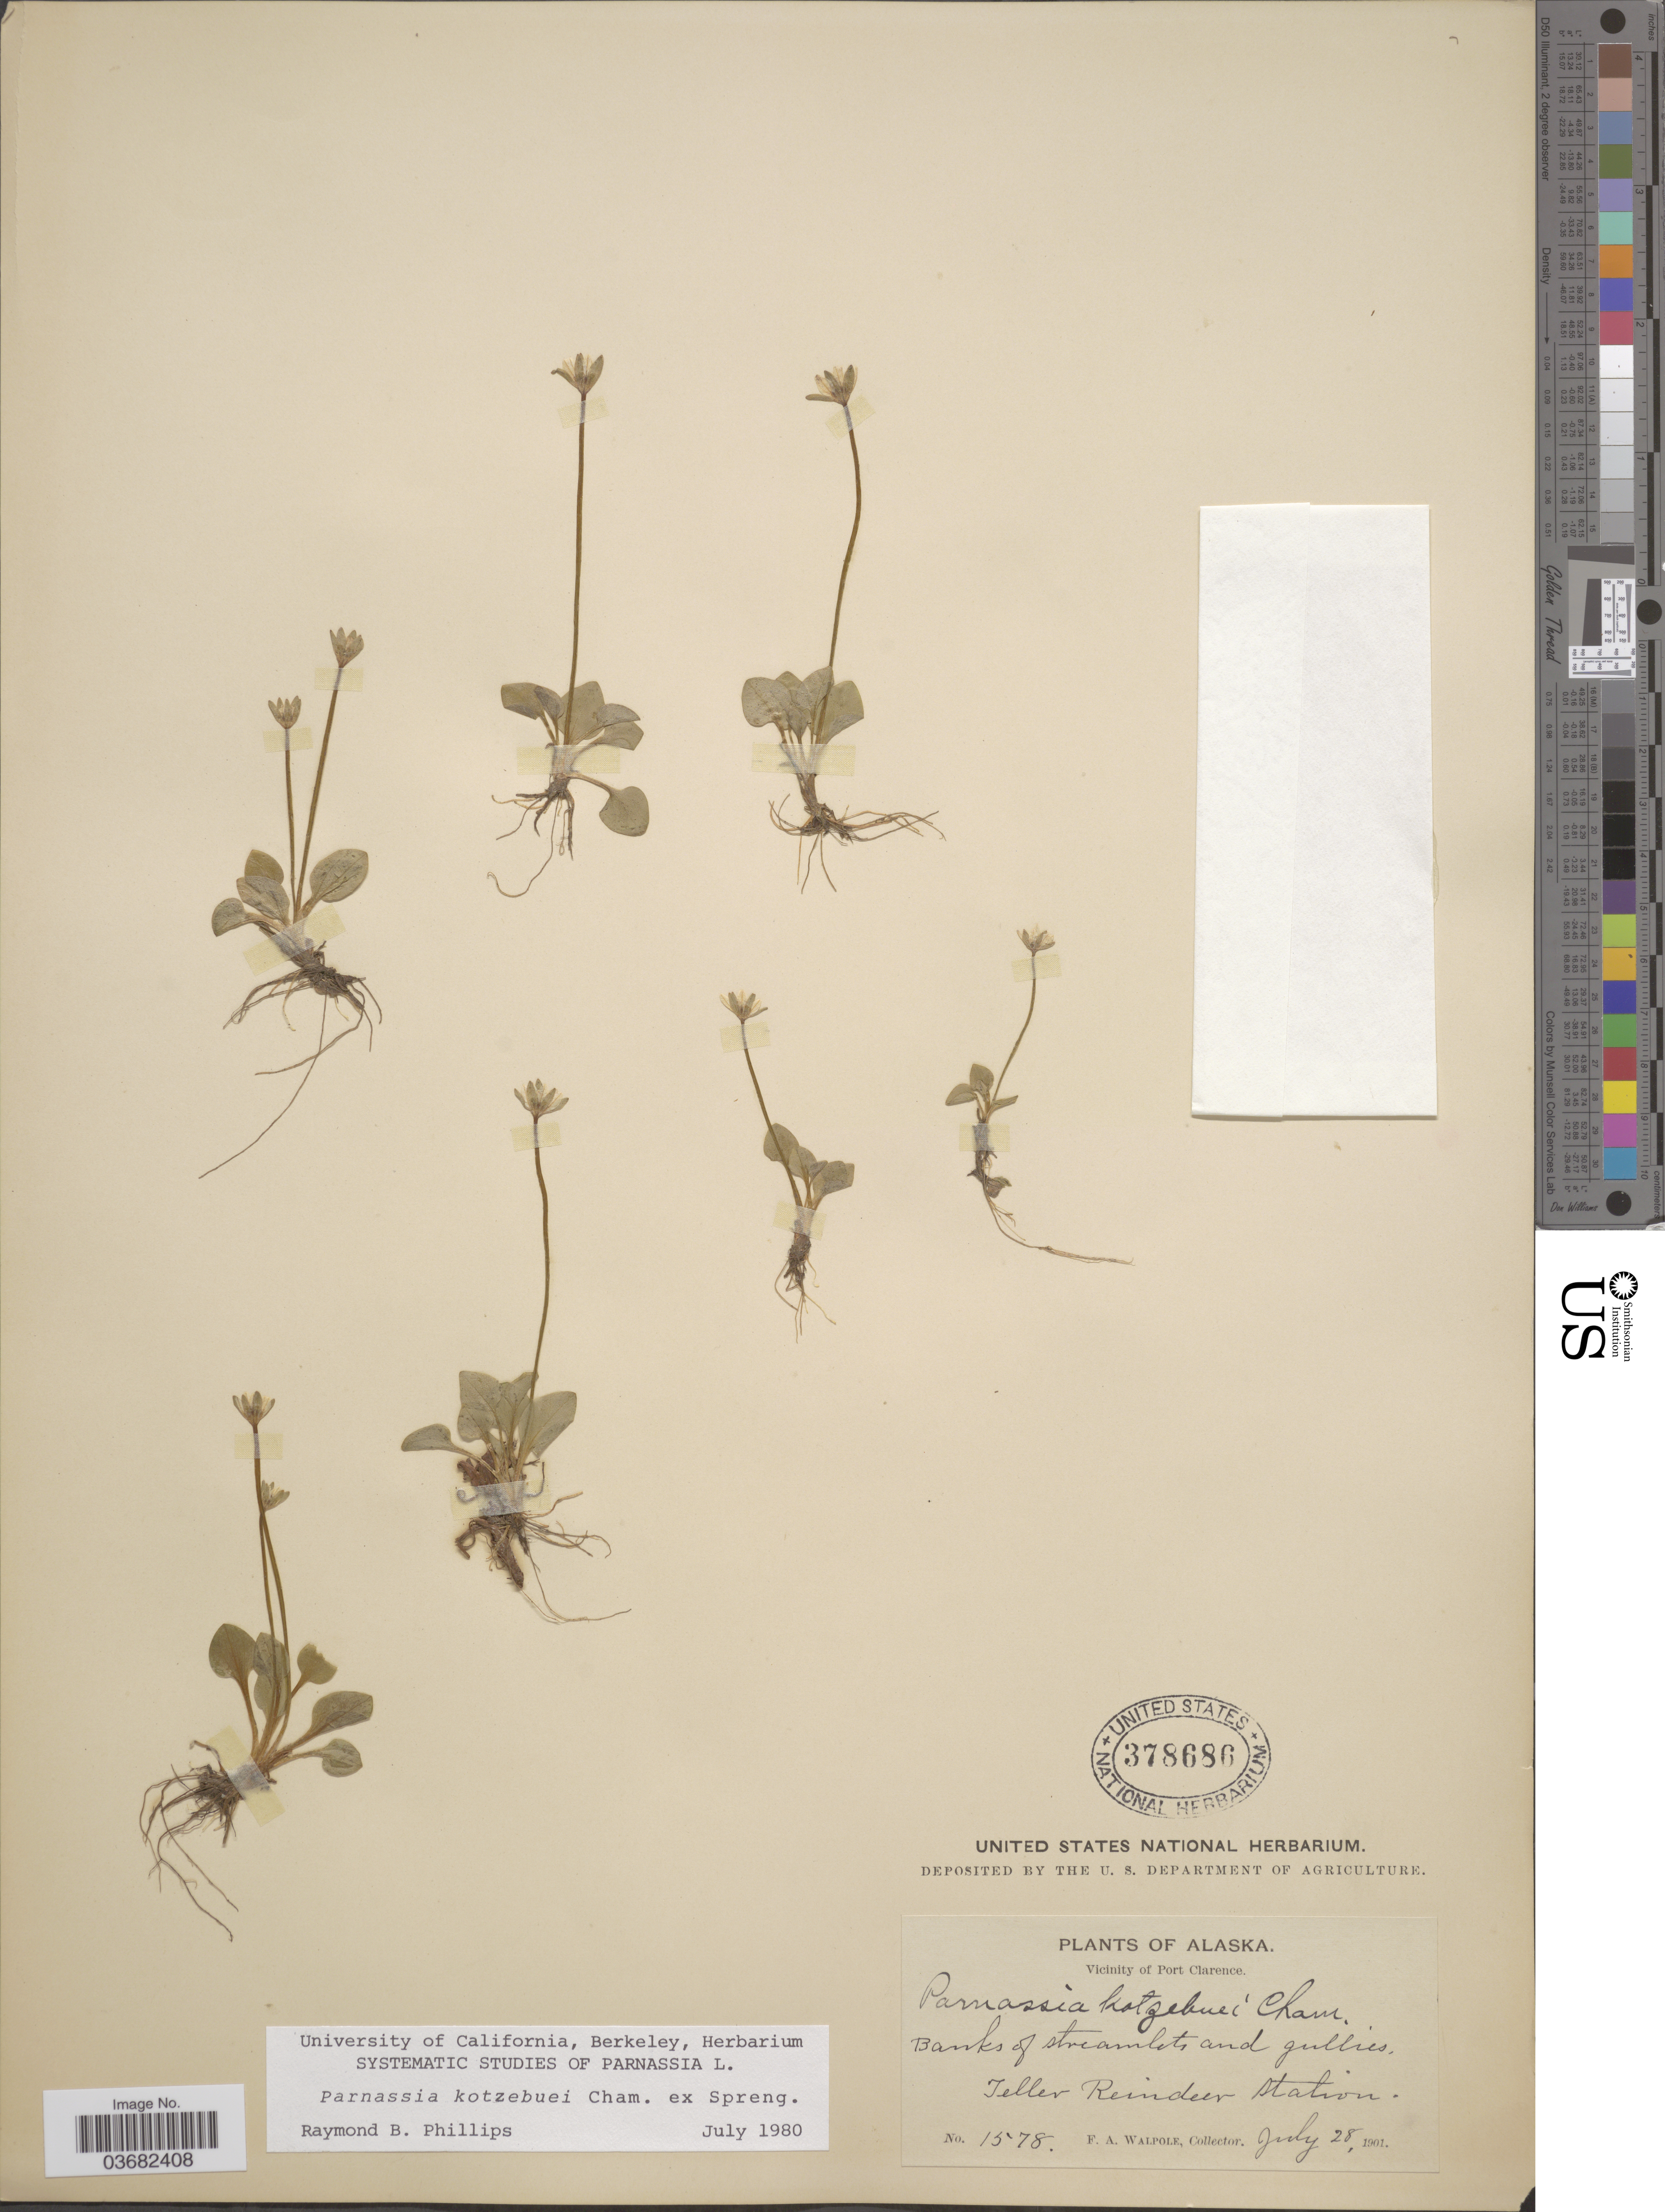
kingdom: Plantae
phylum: Tracheophyta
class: Magnoliopsida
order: Celastrales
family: Parnassiaceae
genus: Parnassia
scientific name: Parnassia kotzebuei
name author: Cham. ex Spreng.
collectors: F. Walpole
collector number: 1578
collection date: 1901-07-28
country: United States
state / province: Alaska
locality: Vicinity of Port Clarence. Banks of streamlets and gullies, Teller Reindeer Station.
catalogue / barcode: US 378686